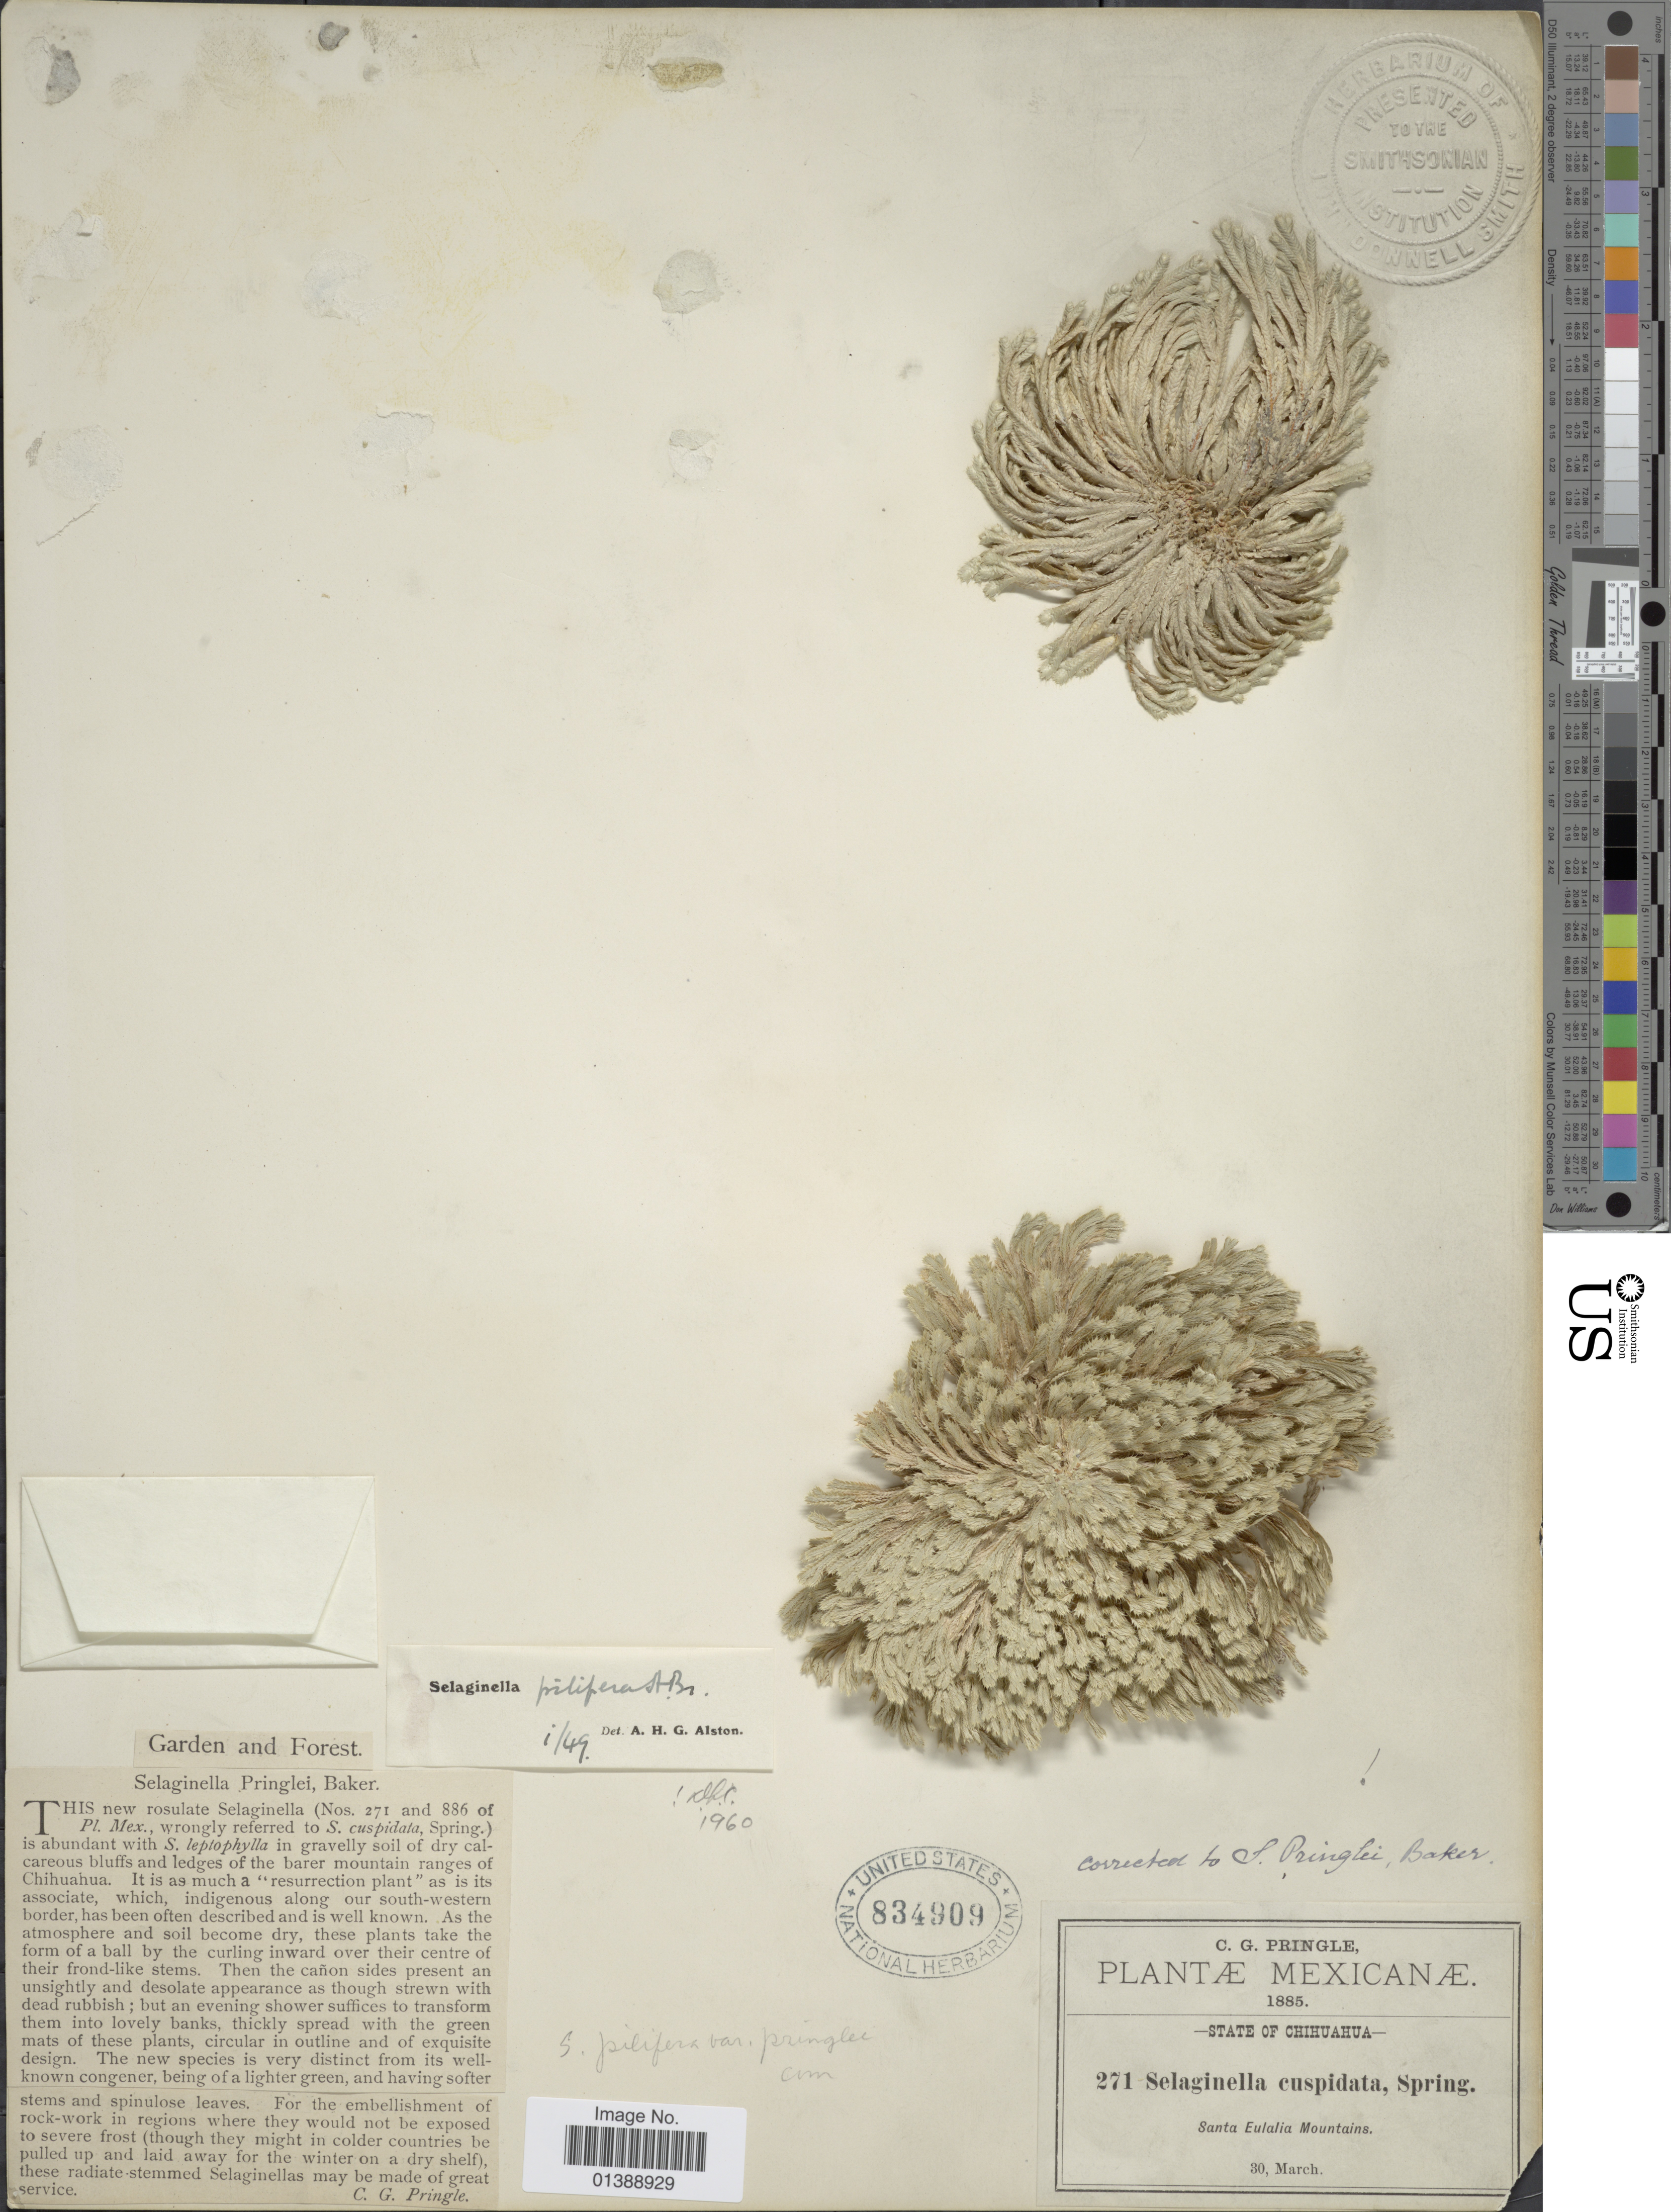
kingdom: Plantae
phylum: Tracheophyta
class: Lycopodiopsida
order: Selaginellales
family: Selaginellaceae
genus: Selaginella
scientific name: Selaginella pilifera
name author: A. Braun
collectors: C. G. Pringle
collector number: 271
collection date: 1885-03-30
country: Mexico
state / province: Chihuahua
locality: Santa Eulalia Mountains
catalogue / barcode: US 834909